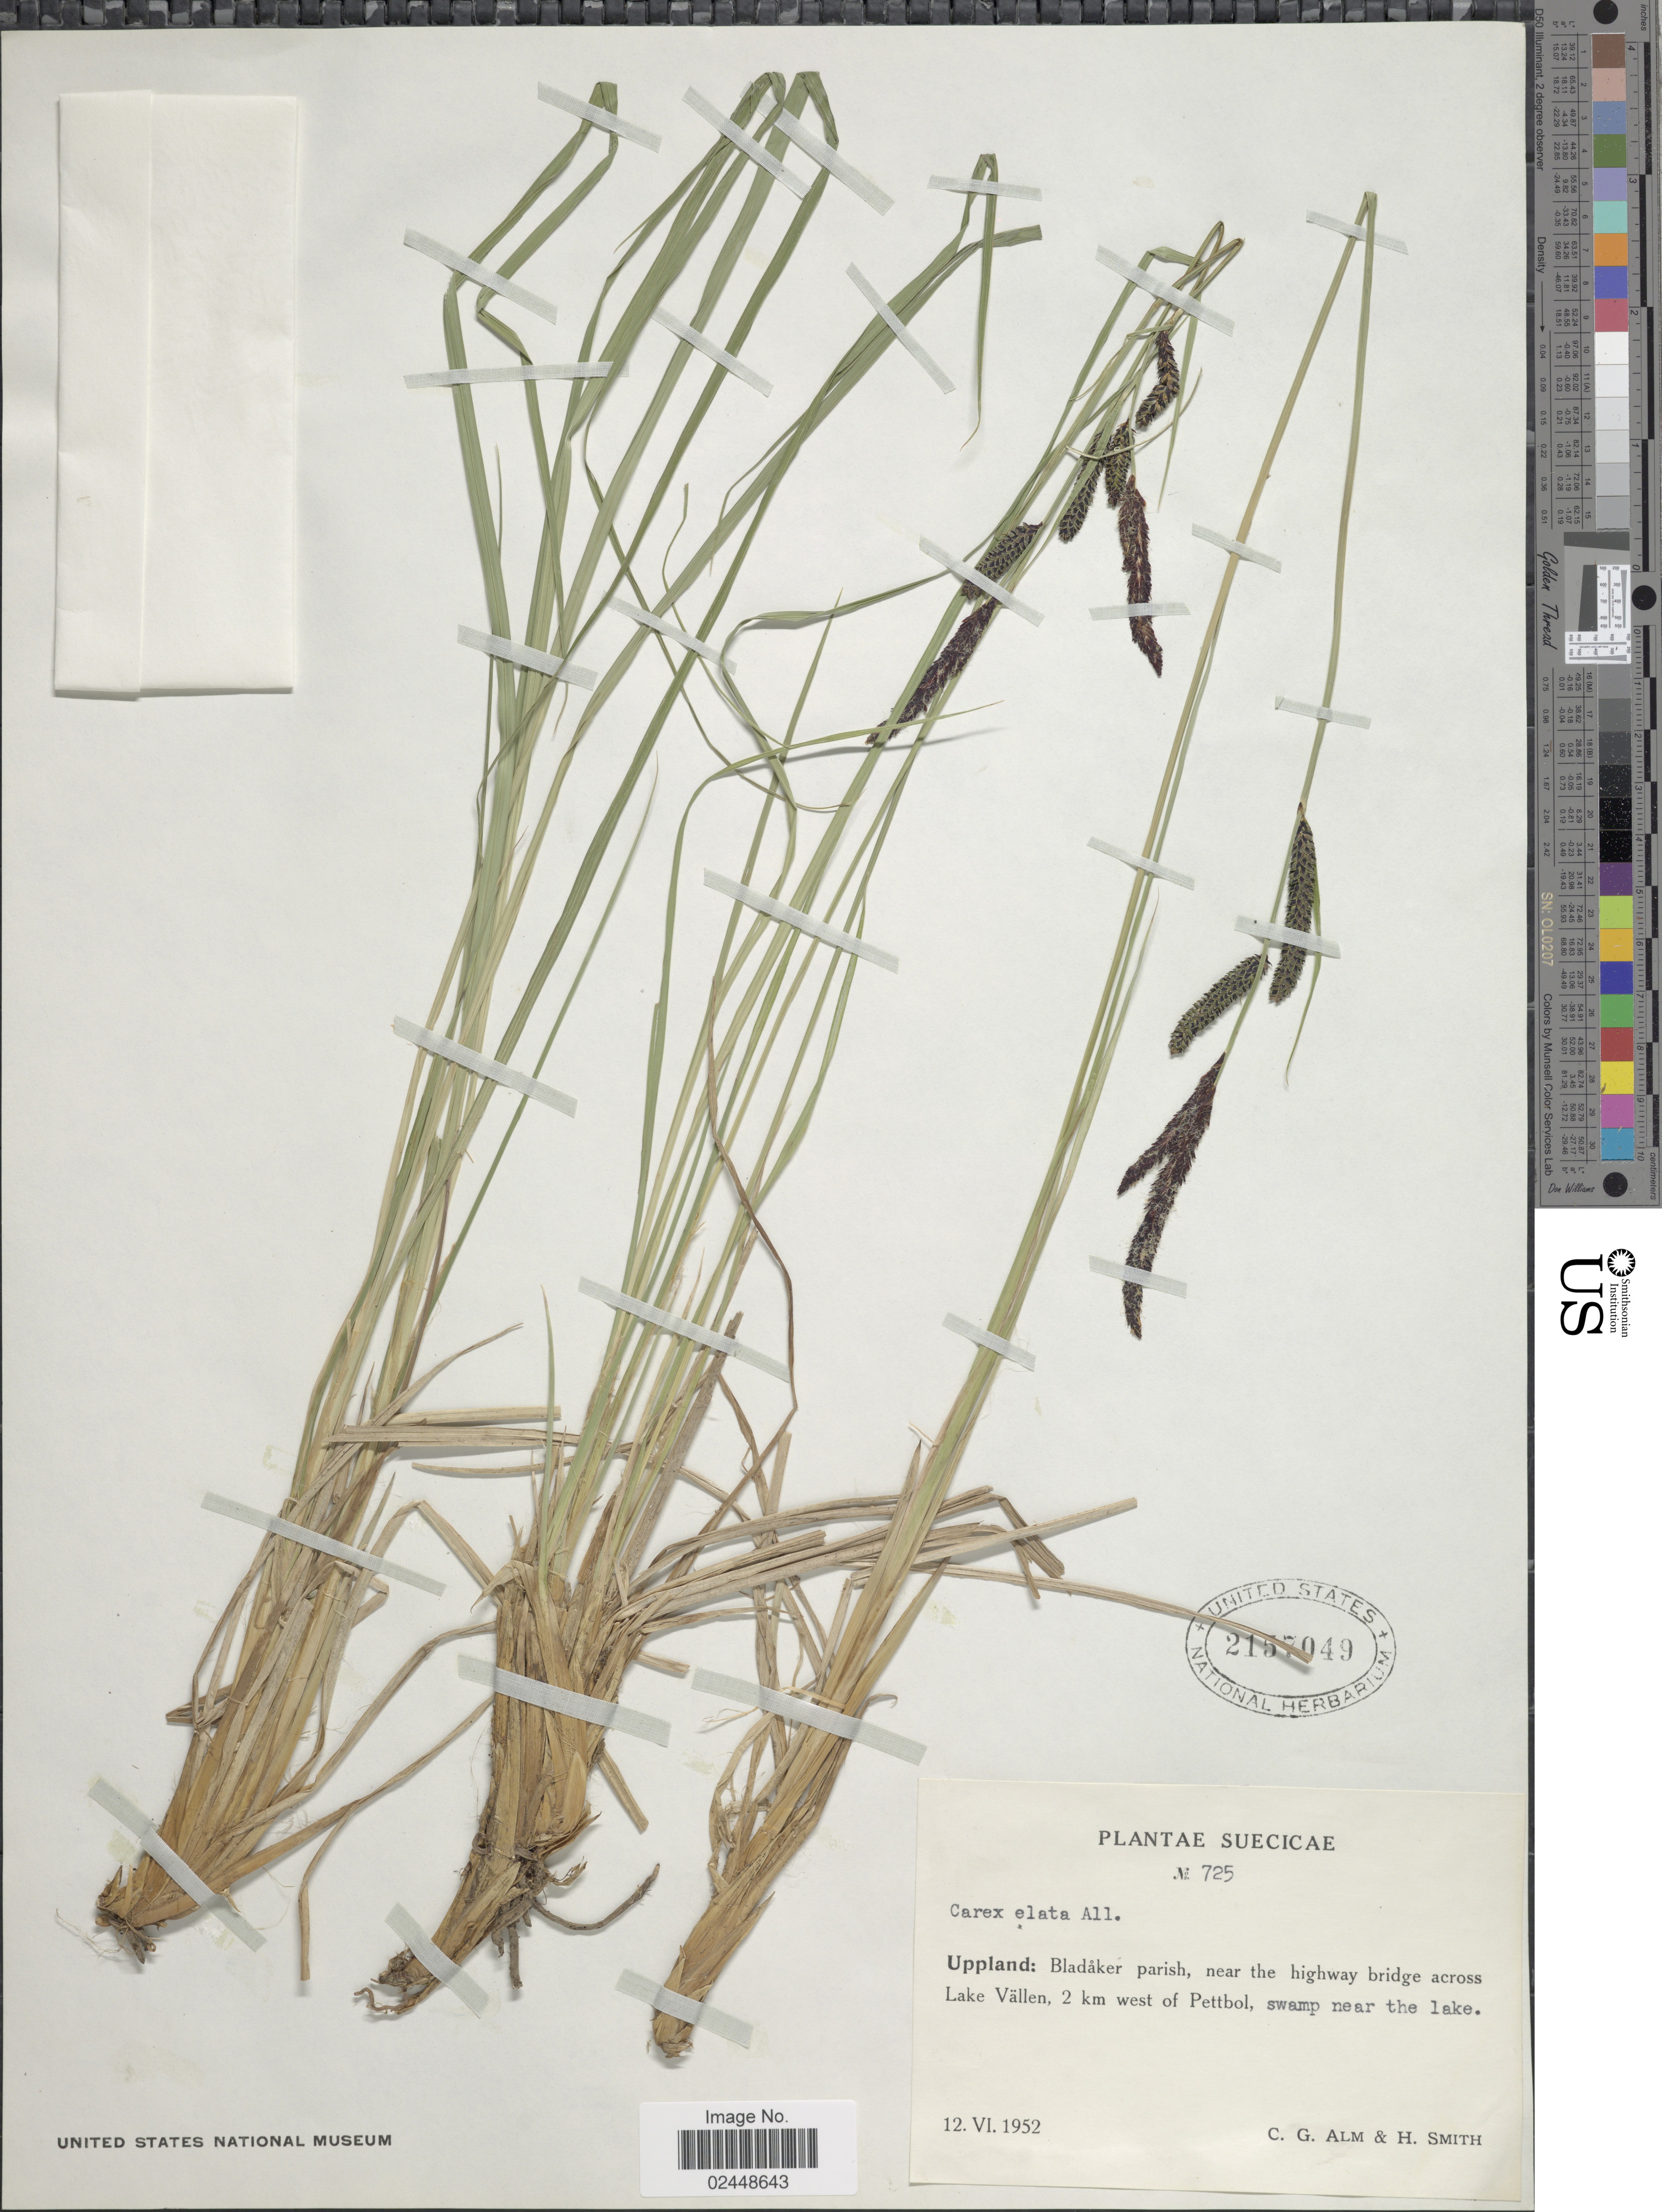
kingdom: Plantae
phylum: Tracheophyta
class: Liliopsida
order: Poales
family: Cyperaceae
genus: Carex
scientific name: Carex elata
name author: All.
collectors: C. Alm & H. Smith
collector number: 725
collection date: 1952-06-12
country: Sweden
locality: Suecicae. Uppland: Bladaker parish, near the highway bridge across lake Vallen, 2 km west of Pettbol, swamp near the lake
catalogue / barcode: US 2157049